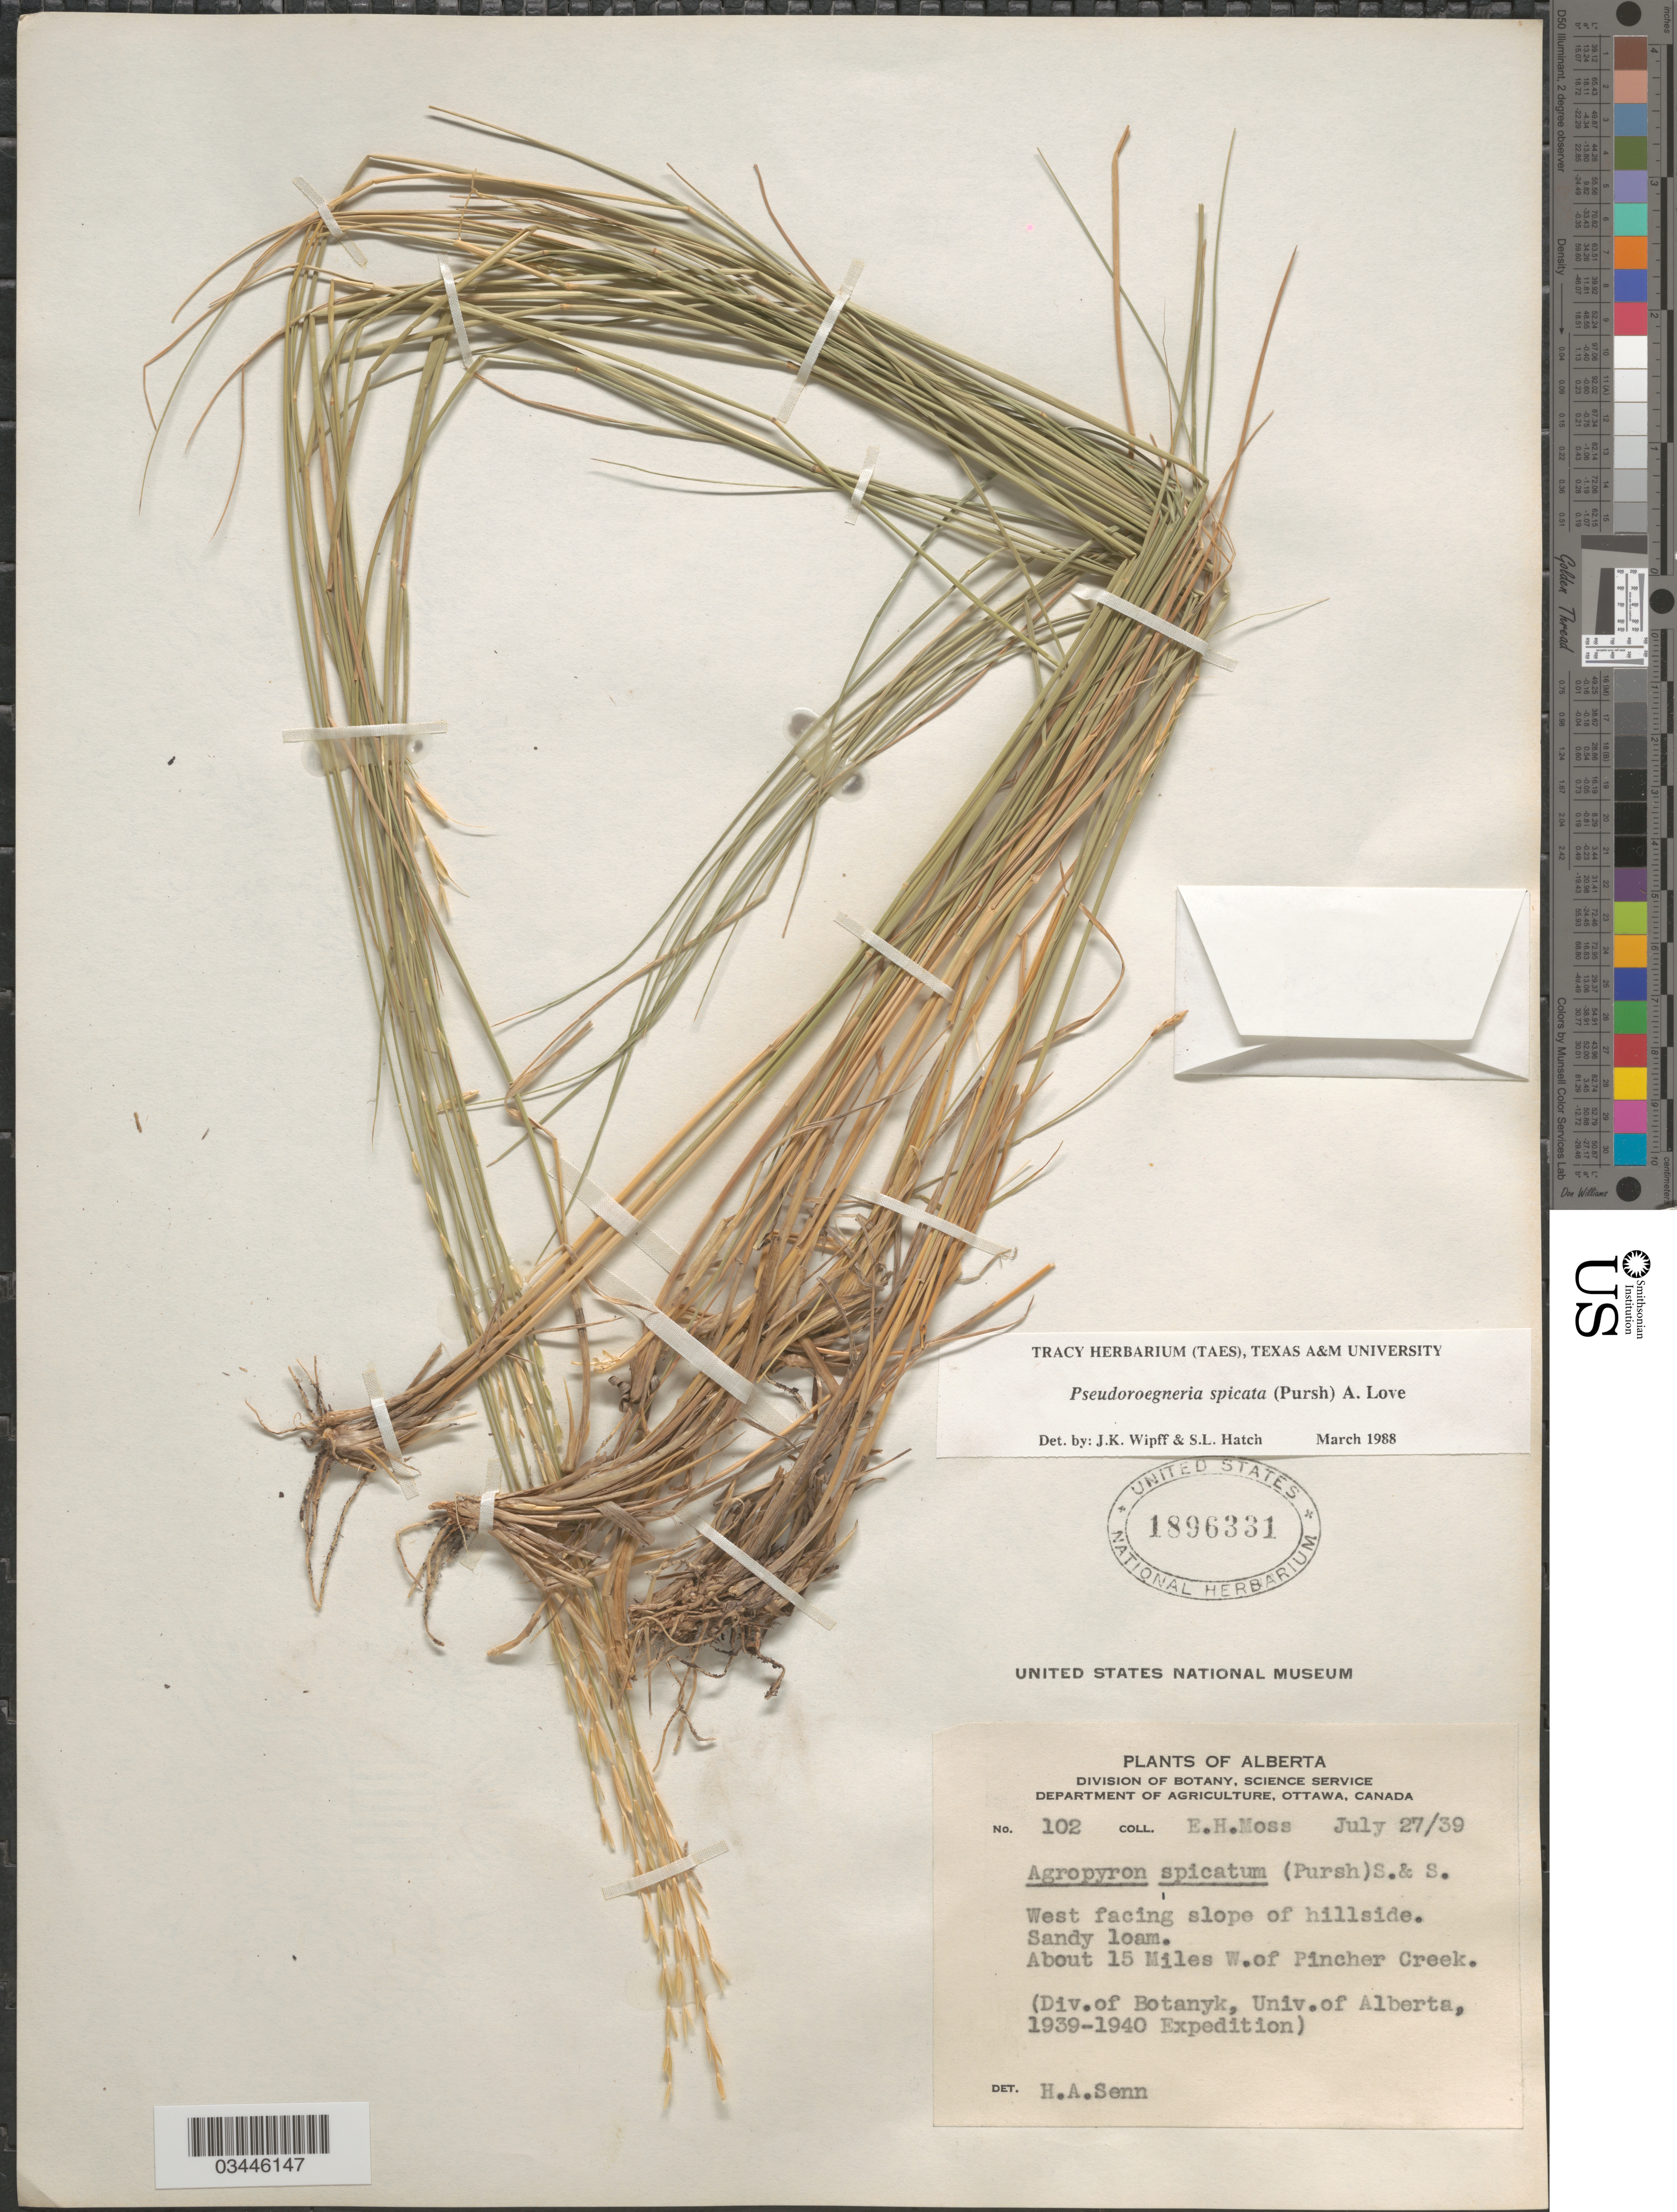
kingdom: Plantae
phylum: Tracheophyta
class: Liliopsida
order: Poales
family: Poaceae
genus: Pseudoroegneria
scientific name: Pseudoroegneria spicata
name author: (Pursh) Á. Löve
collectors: E. Moss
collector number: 102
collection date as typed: Transcribed d/m/y: 27/7/39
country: Canada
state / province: Alberta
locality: West facing slope of hillside. Sandy loam. About 15 miles W.of Pincher Creek. (Div. of Botanyk, Univ. of Alberta, 1939-140 Expedition).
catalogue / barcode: US 1896331